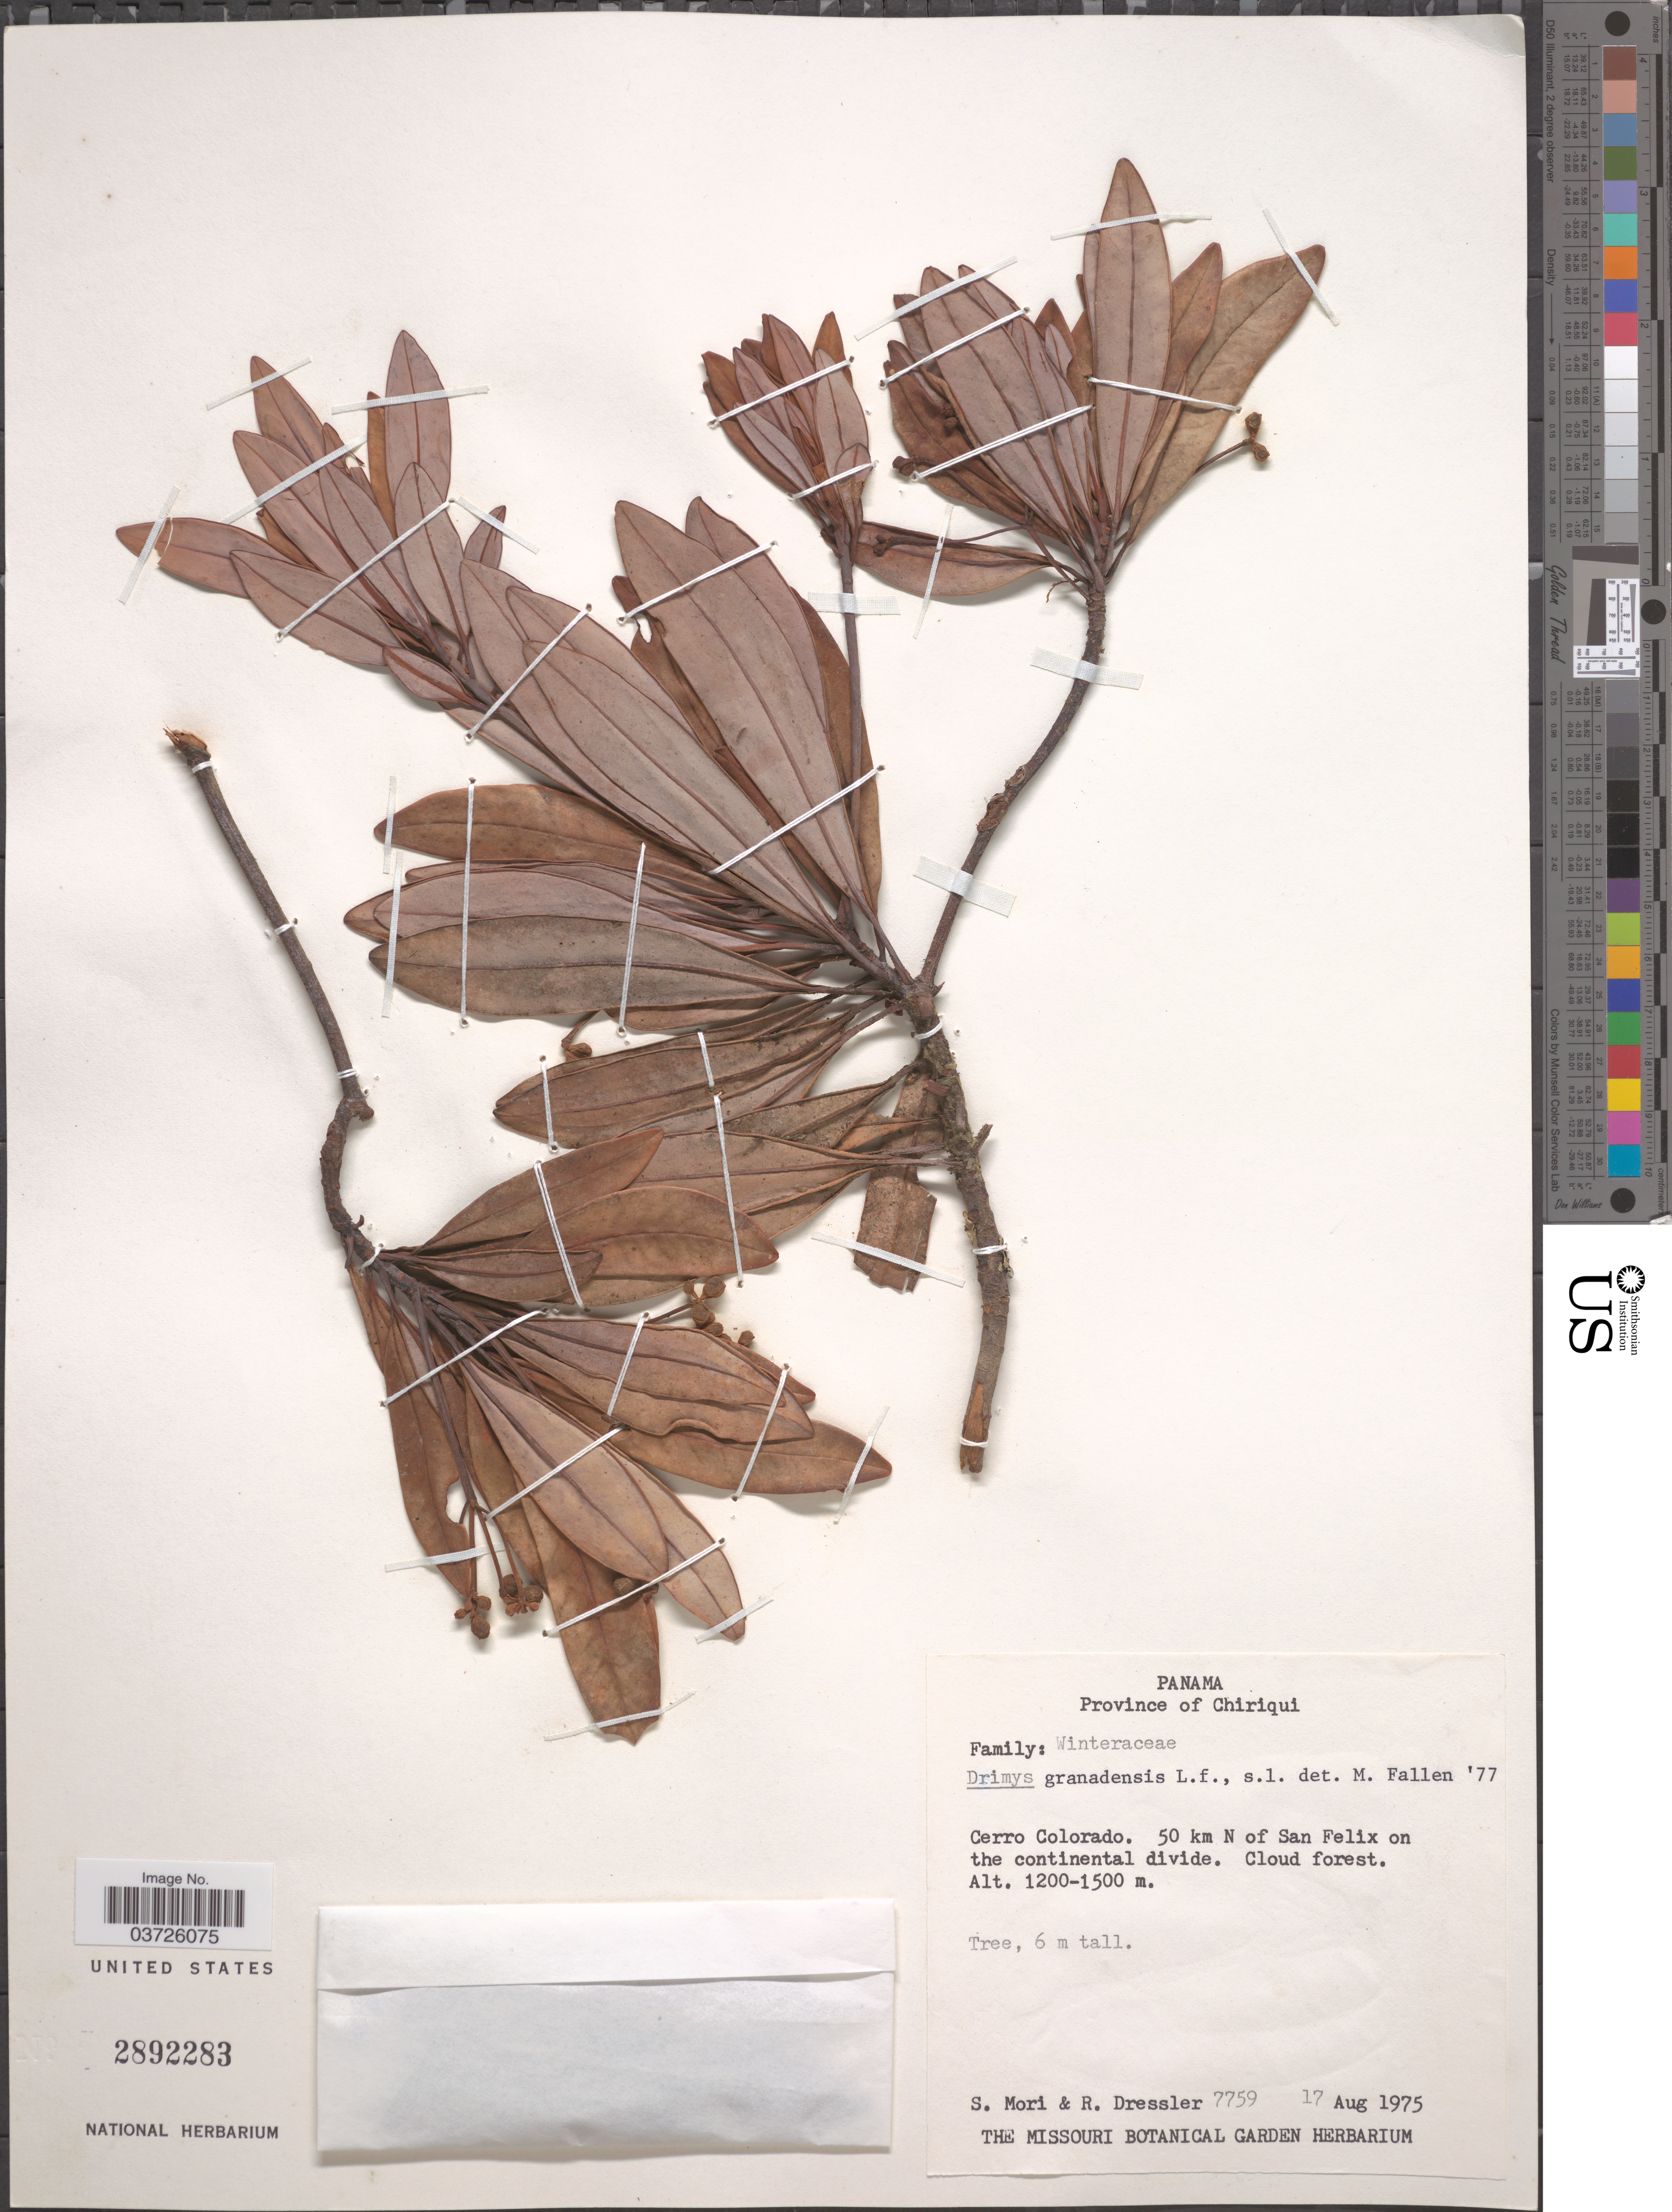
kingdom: Plantae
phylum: Tracheophyta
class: Magnoliopsida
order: Canellales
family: Winteraceae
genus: Drimys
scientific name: Drimys granadensis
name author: L. f.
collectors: S. Mori & R. Dressler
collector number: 7759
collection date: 1975-08-17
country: Panama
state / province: Chiriqui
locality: Cerro Colorado. 50 km N of San Felix on the continental divide.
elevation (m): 1200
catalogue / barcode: US 2892283